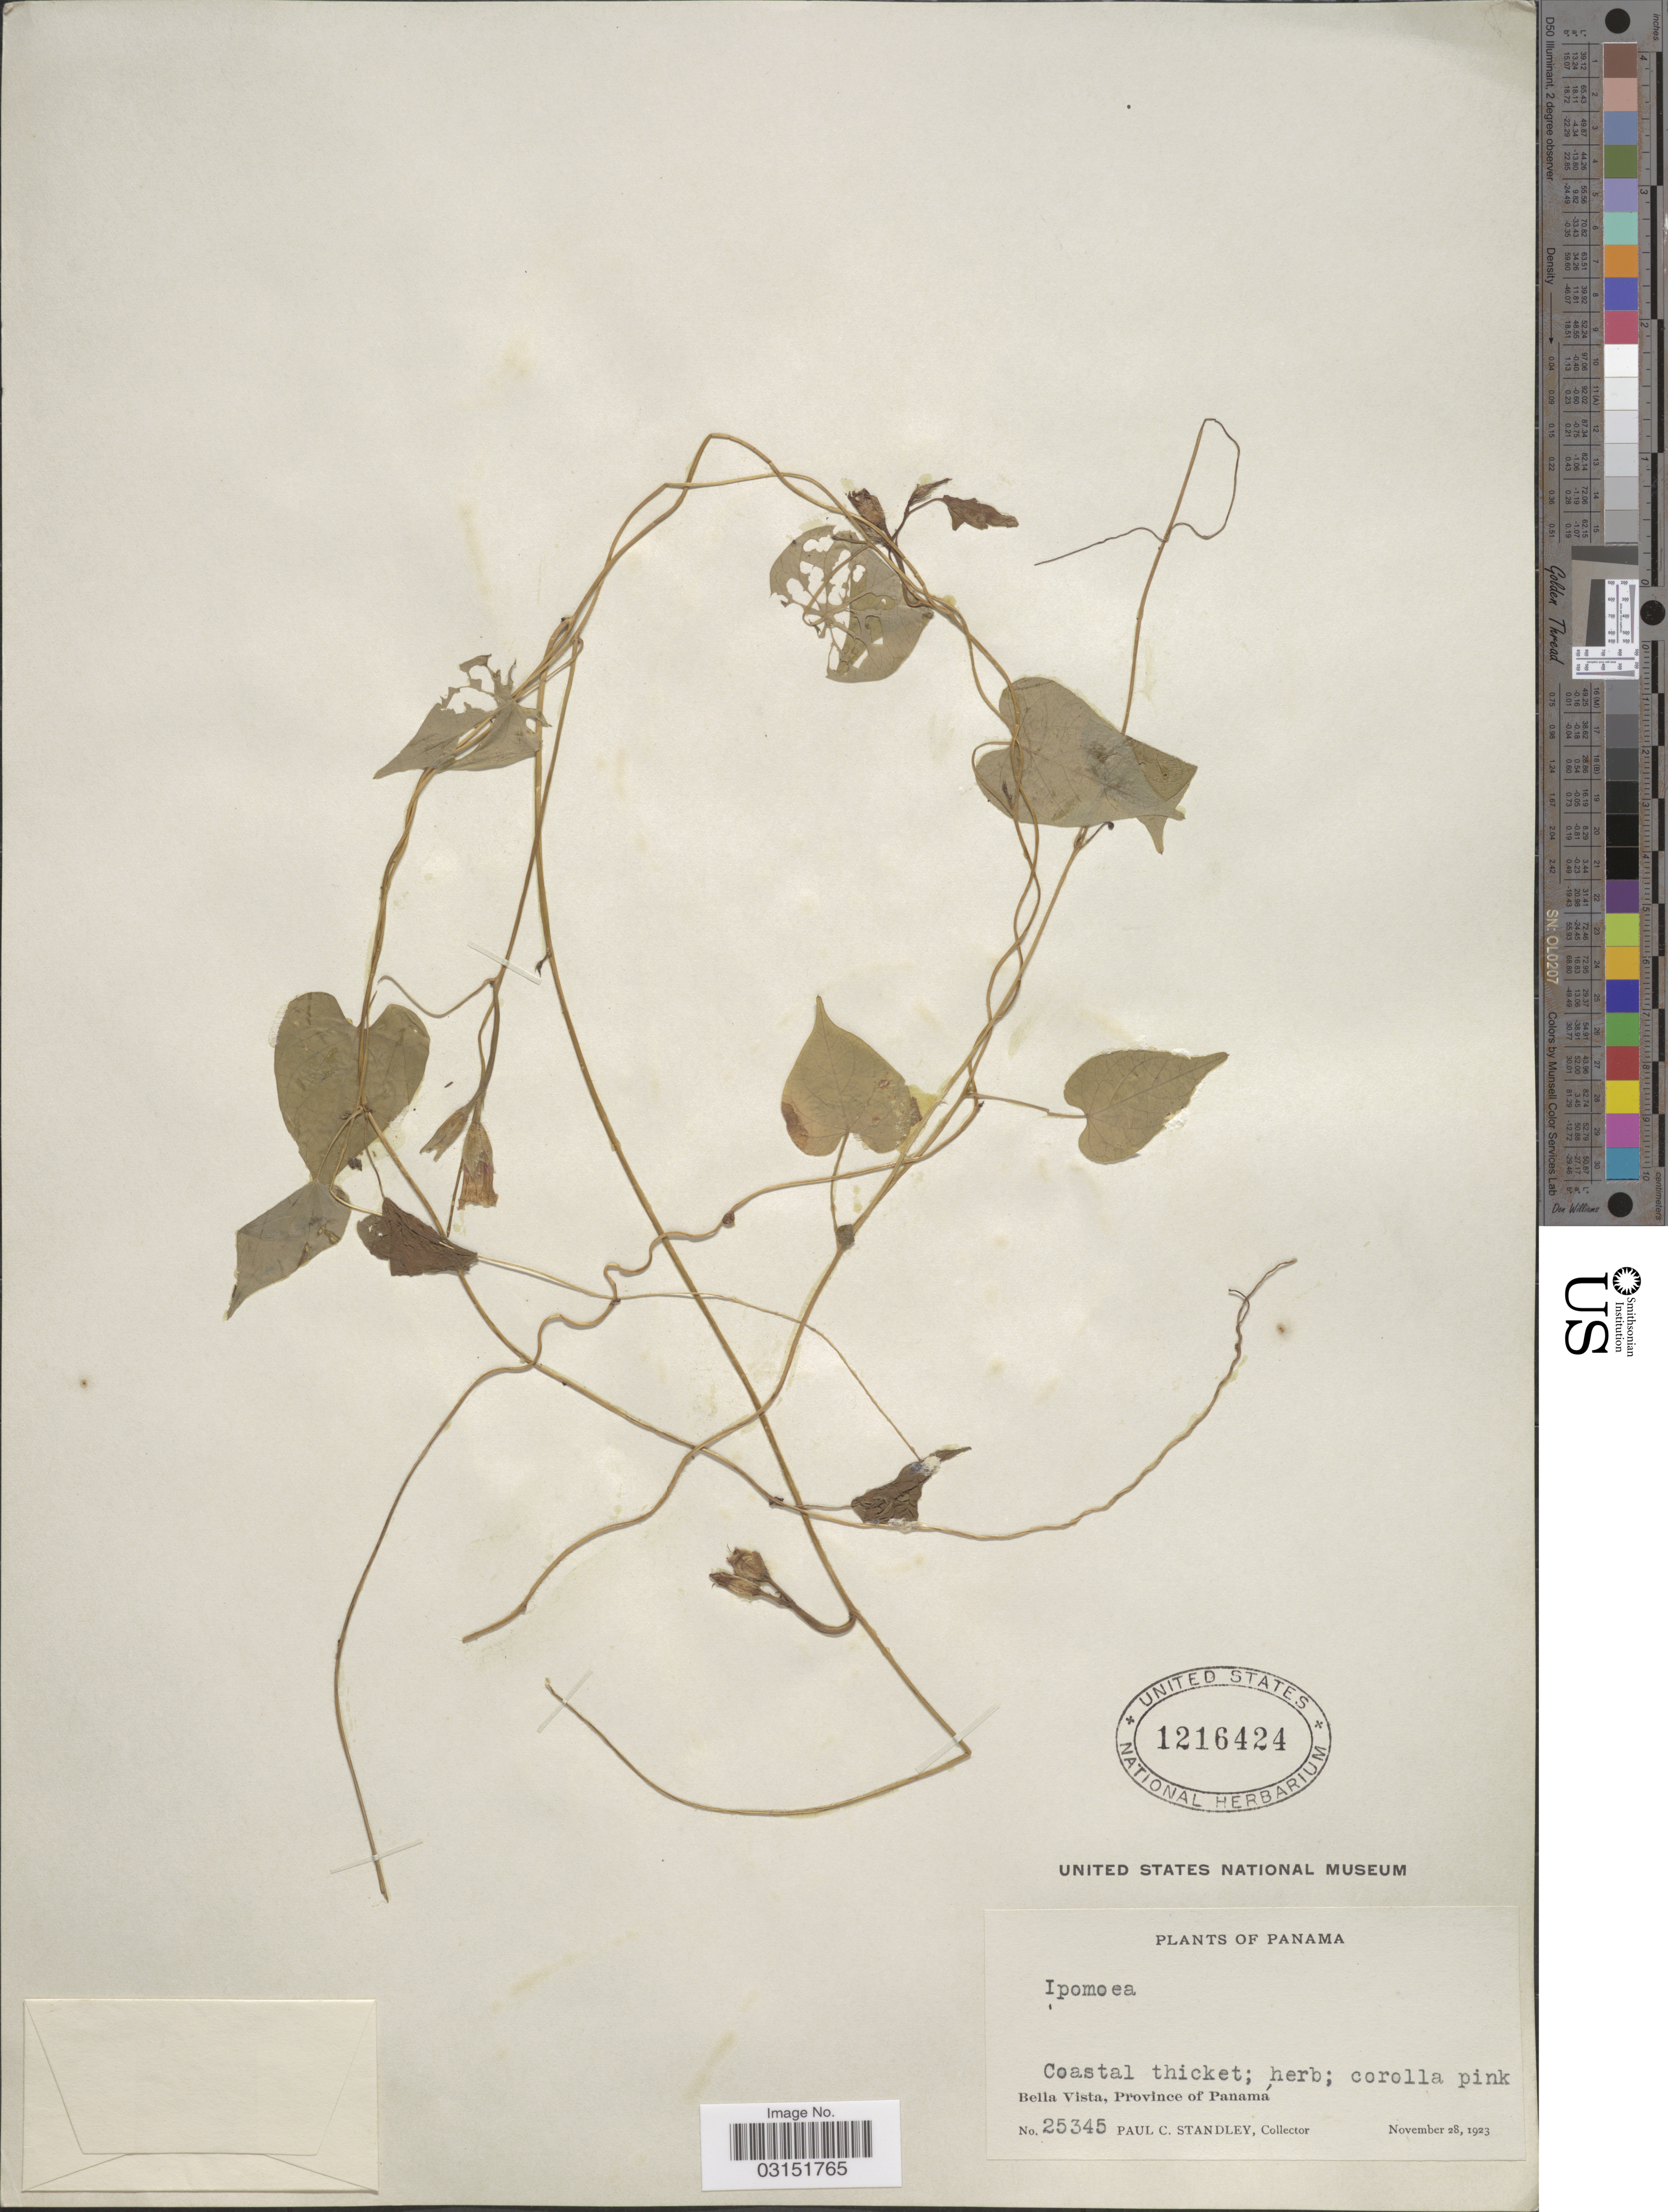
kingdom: Plantae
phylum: Tracheophyta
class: Magnoliopsida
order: Solanales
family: Convolvulaceae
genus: Ipomoea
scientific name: Ipomoea trifida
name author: (Kunth) G. Don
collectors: P. C. Standley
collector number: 25345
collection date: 1923-11-28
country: Panama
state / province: Panamá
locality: Bella Vista.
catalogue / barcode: US 1216424